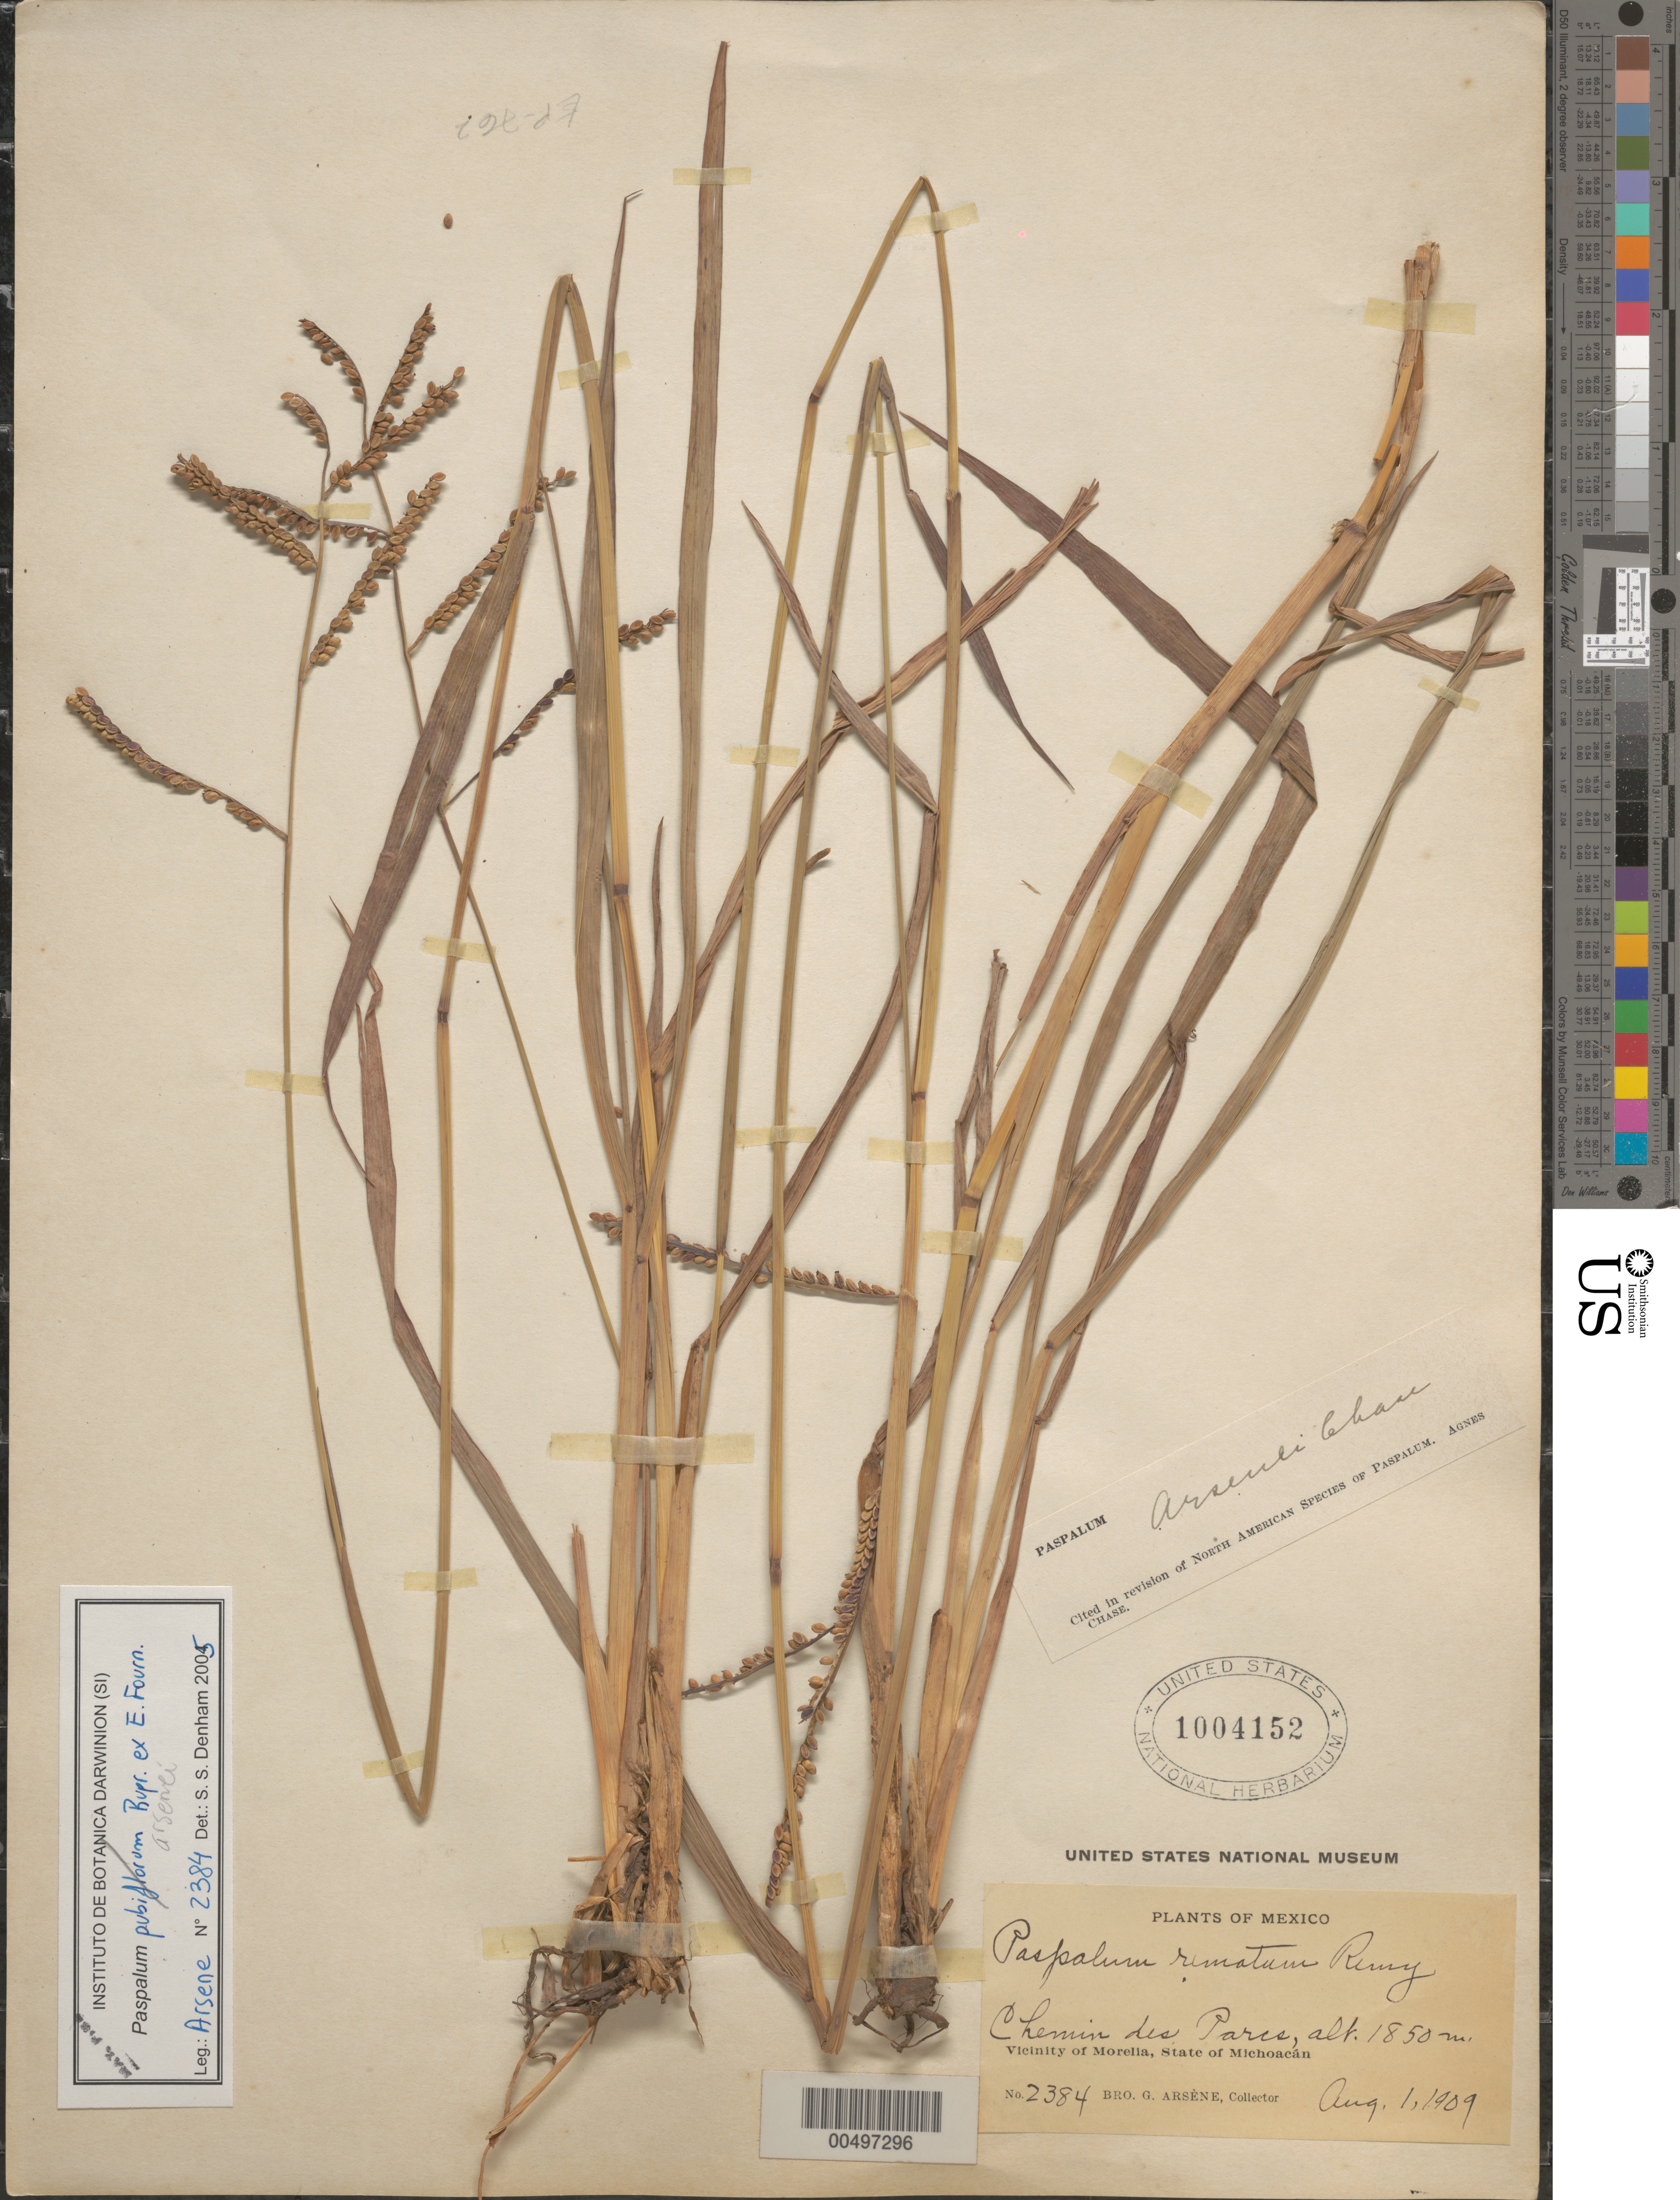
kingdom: Plantae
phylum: Tracheophyta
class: Liliopsida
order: Poales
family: Poaceae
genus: Paspalum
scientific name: Paspalum arsenei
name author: Chase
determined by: Chase, [M.] Agnes, (US)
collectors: Bro. G. Arsène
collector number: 2384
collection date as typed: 1 Aug 1909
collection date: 1909-08-01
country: Mexico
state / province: Michoacán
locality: Chemin des Parcs, vicinity of Morelia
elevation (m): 1850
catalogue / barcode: US 1004152